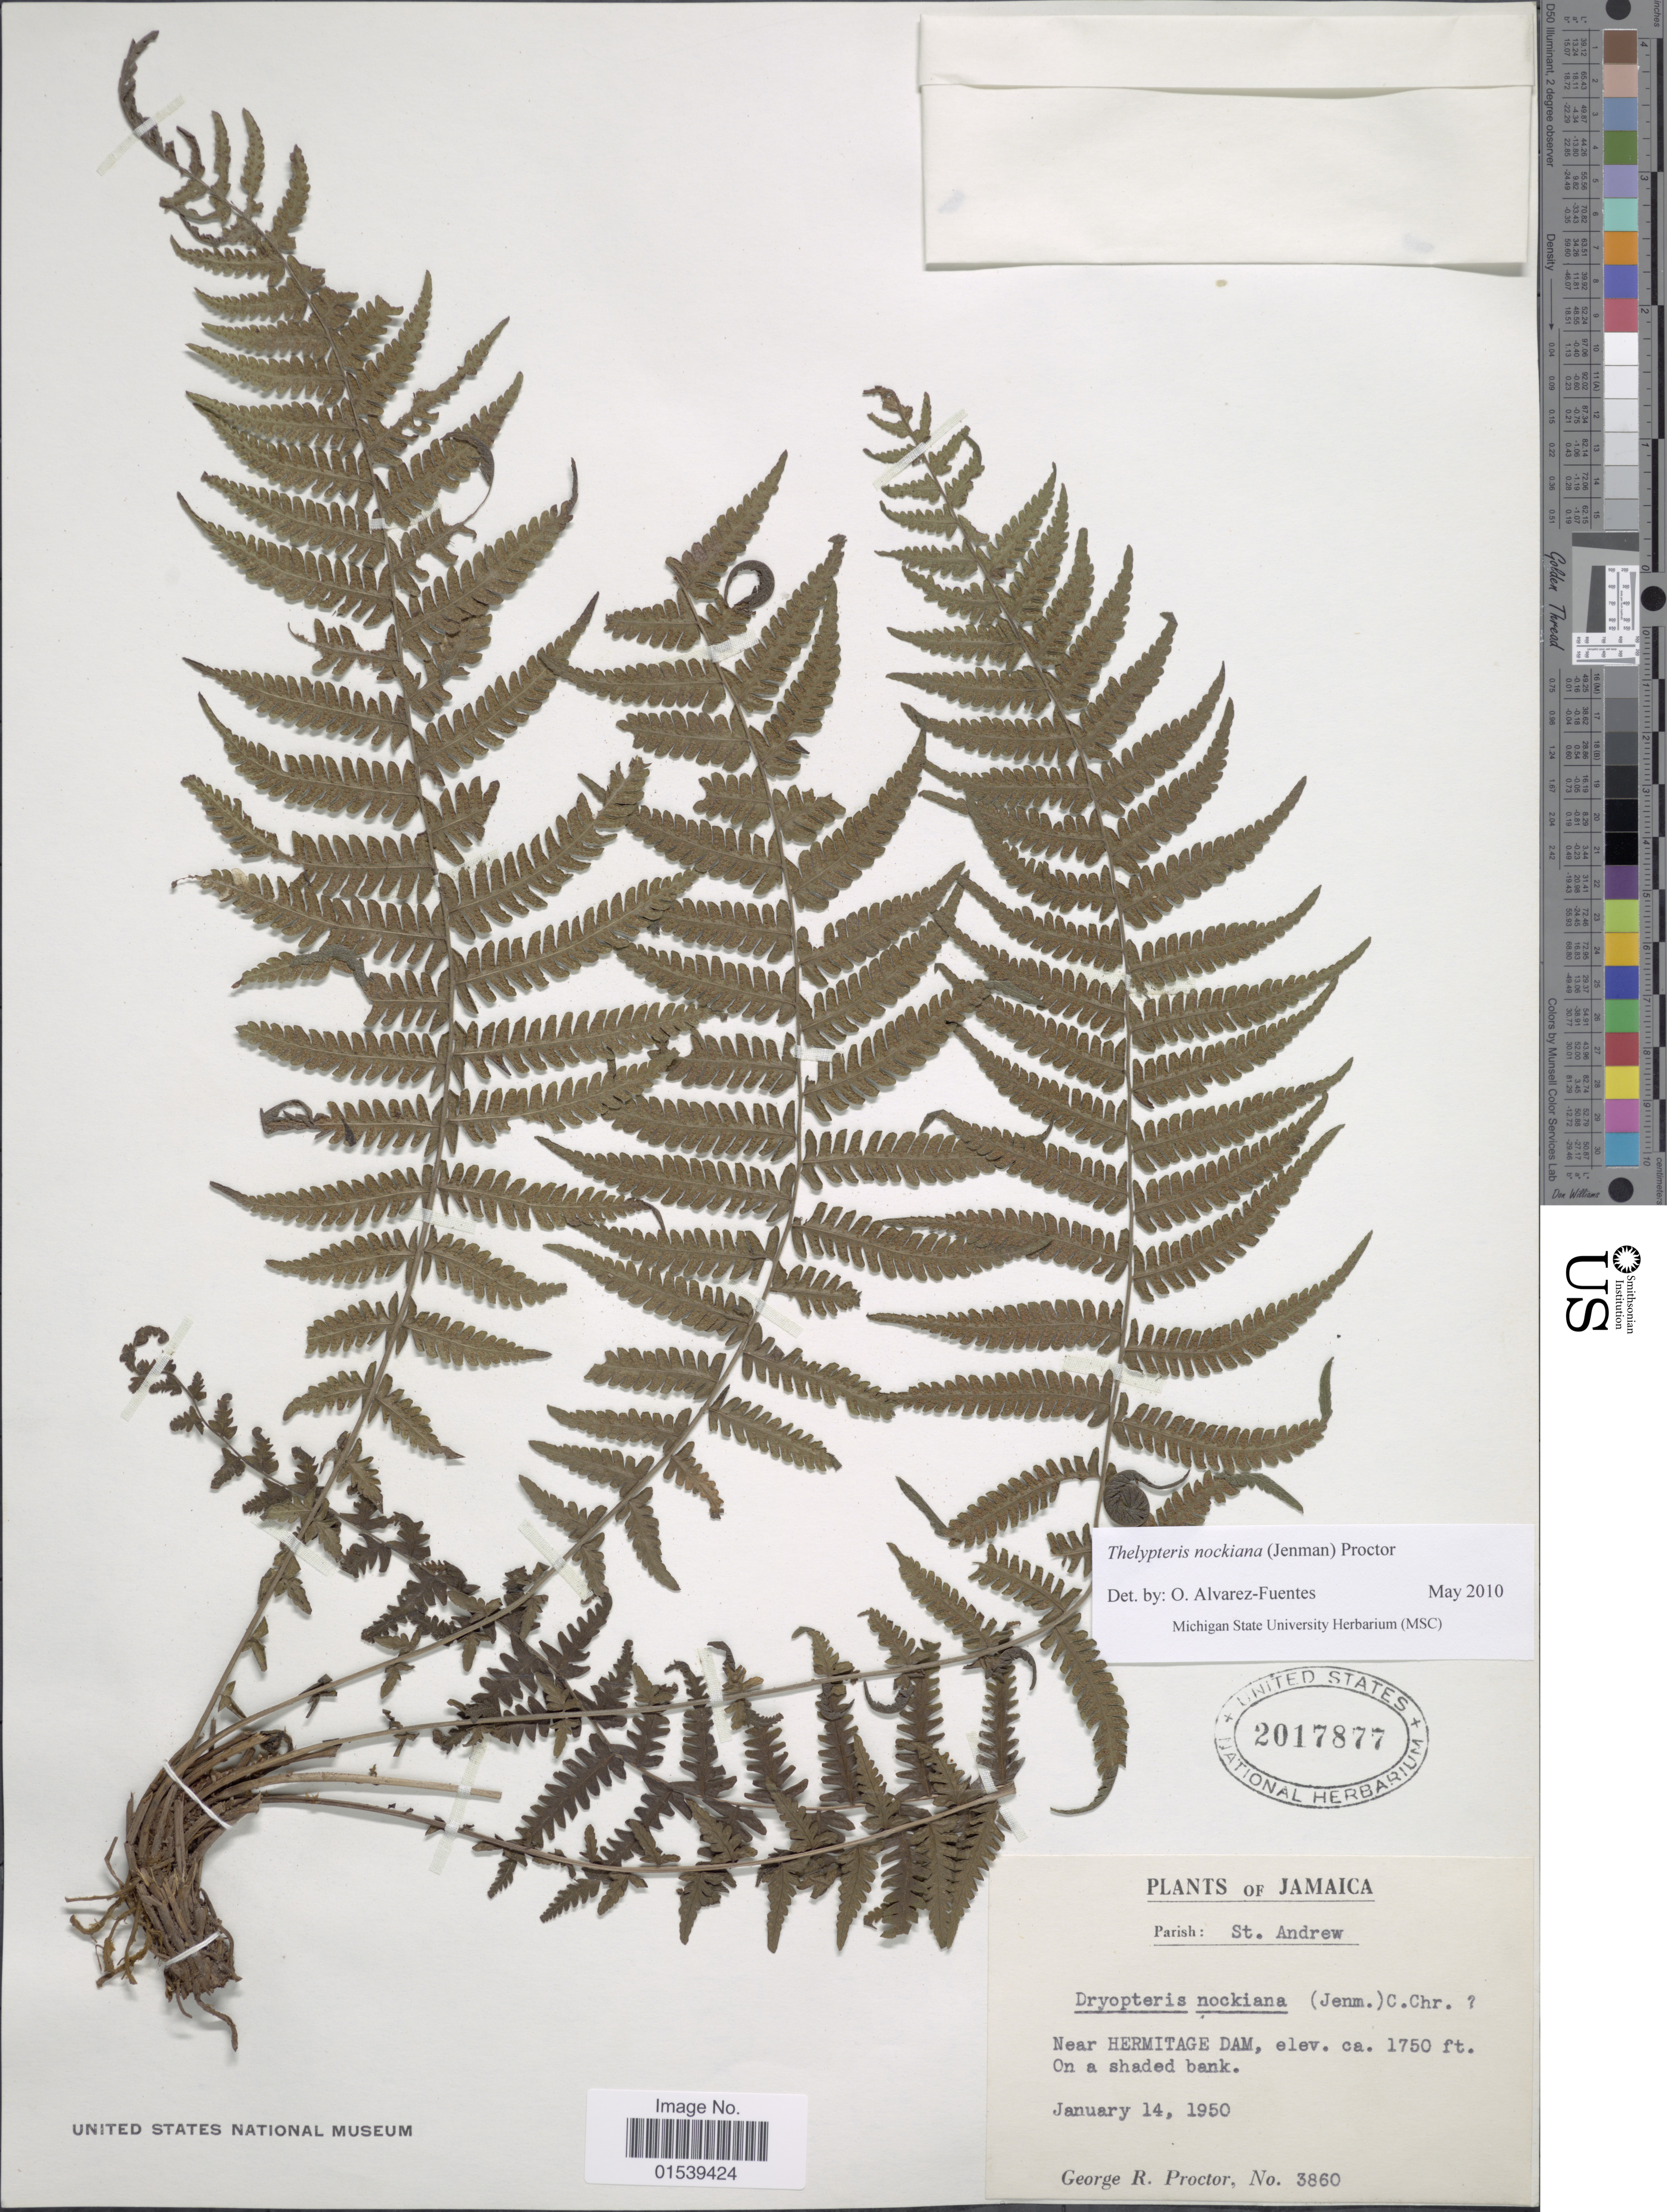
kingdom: Plantae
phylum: Tracheophyta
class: Polypodiopsida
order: Polypodiales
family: Thelypteridaceae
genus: Amauropelta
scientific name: Amauropelta nockiana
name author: (Jenman) Pic. Serm.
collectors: G. R. Proctor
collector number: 3860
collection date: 1950-01-14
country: Jamaica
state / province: Saint Andrew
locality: Parish St. Andrew, near Hermitage Dam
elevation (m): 533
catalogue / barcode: US 2017877